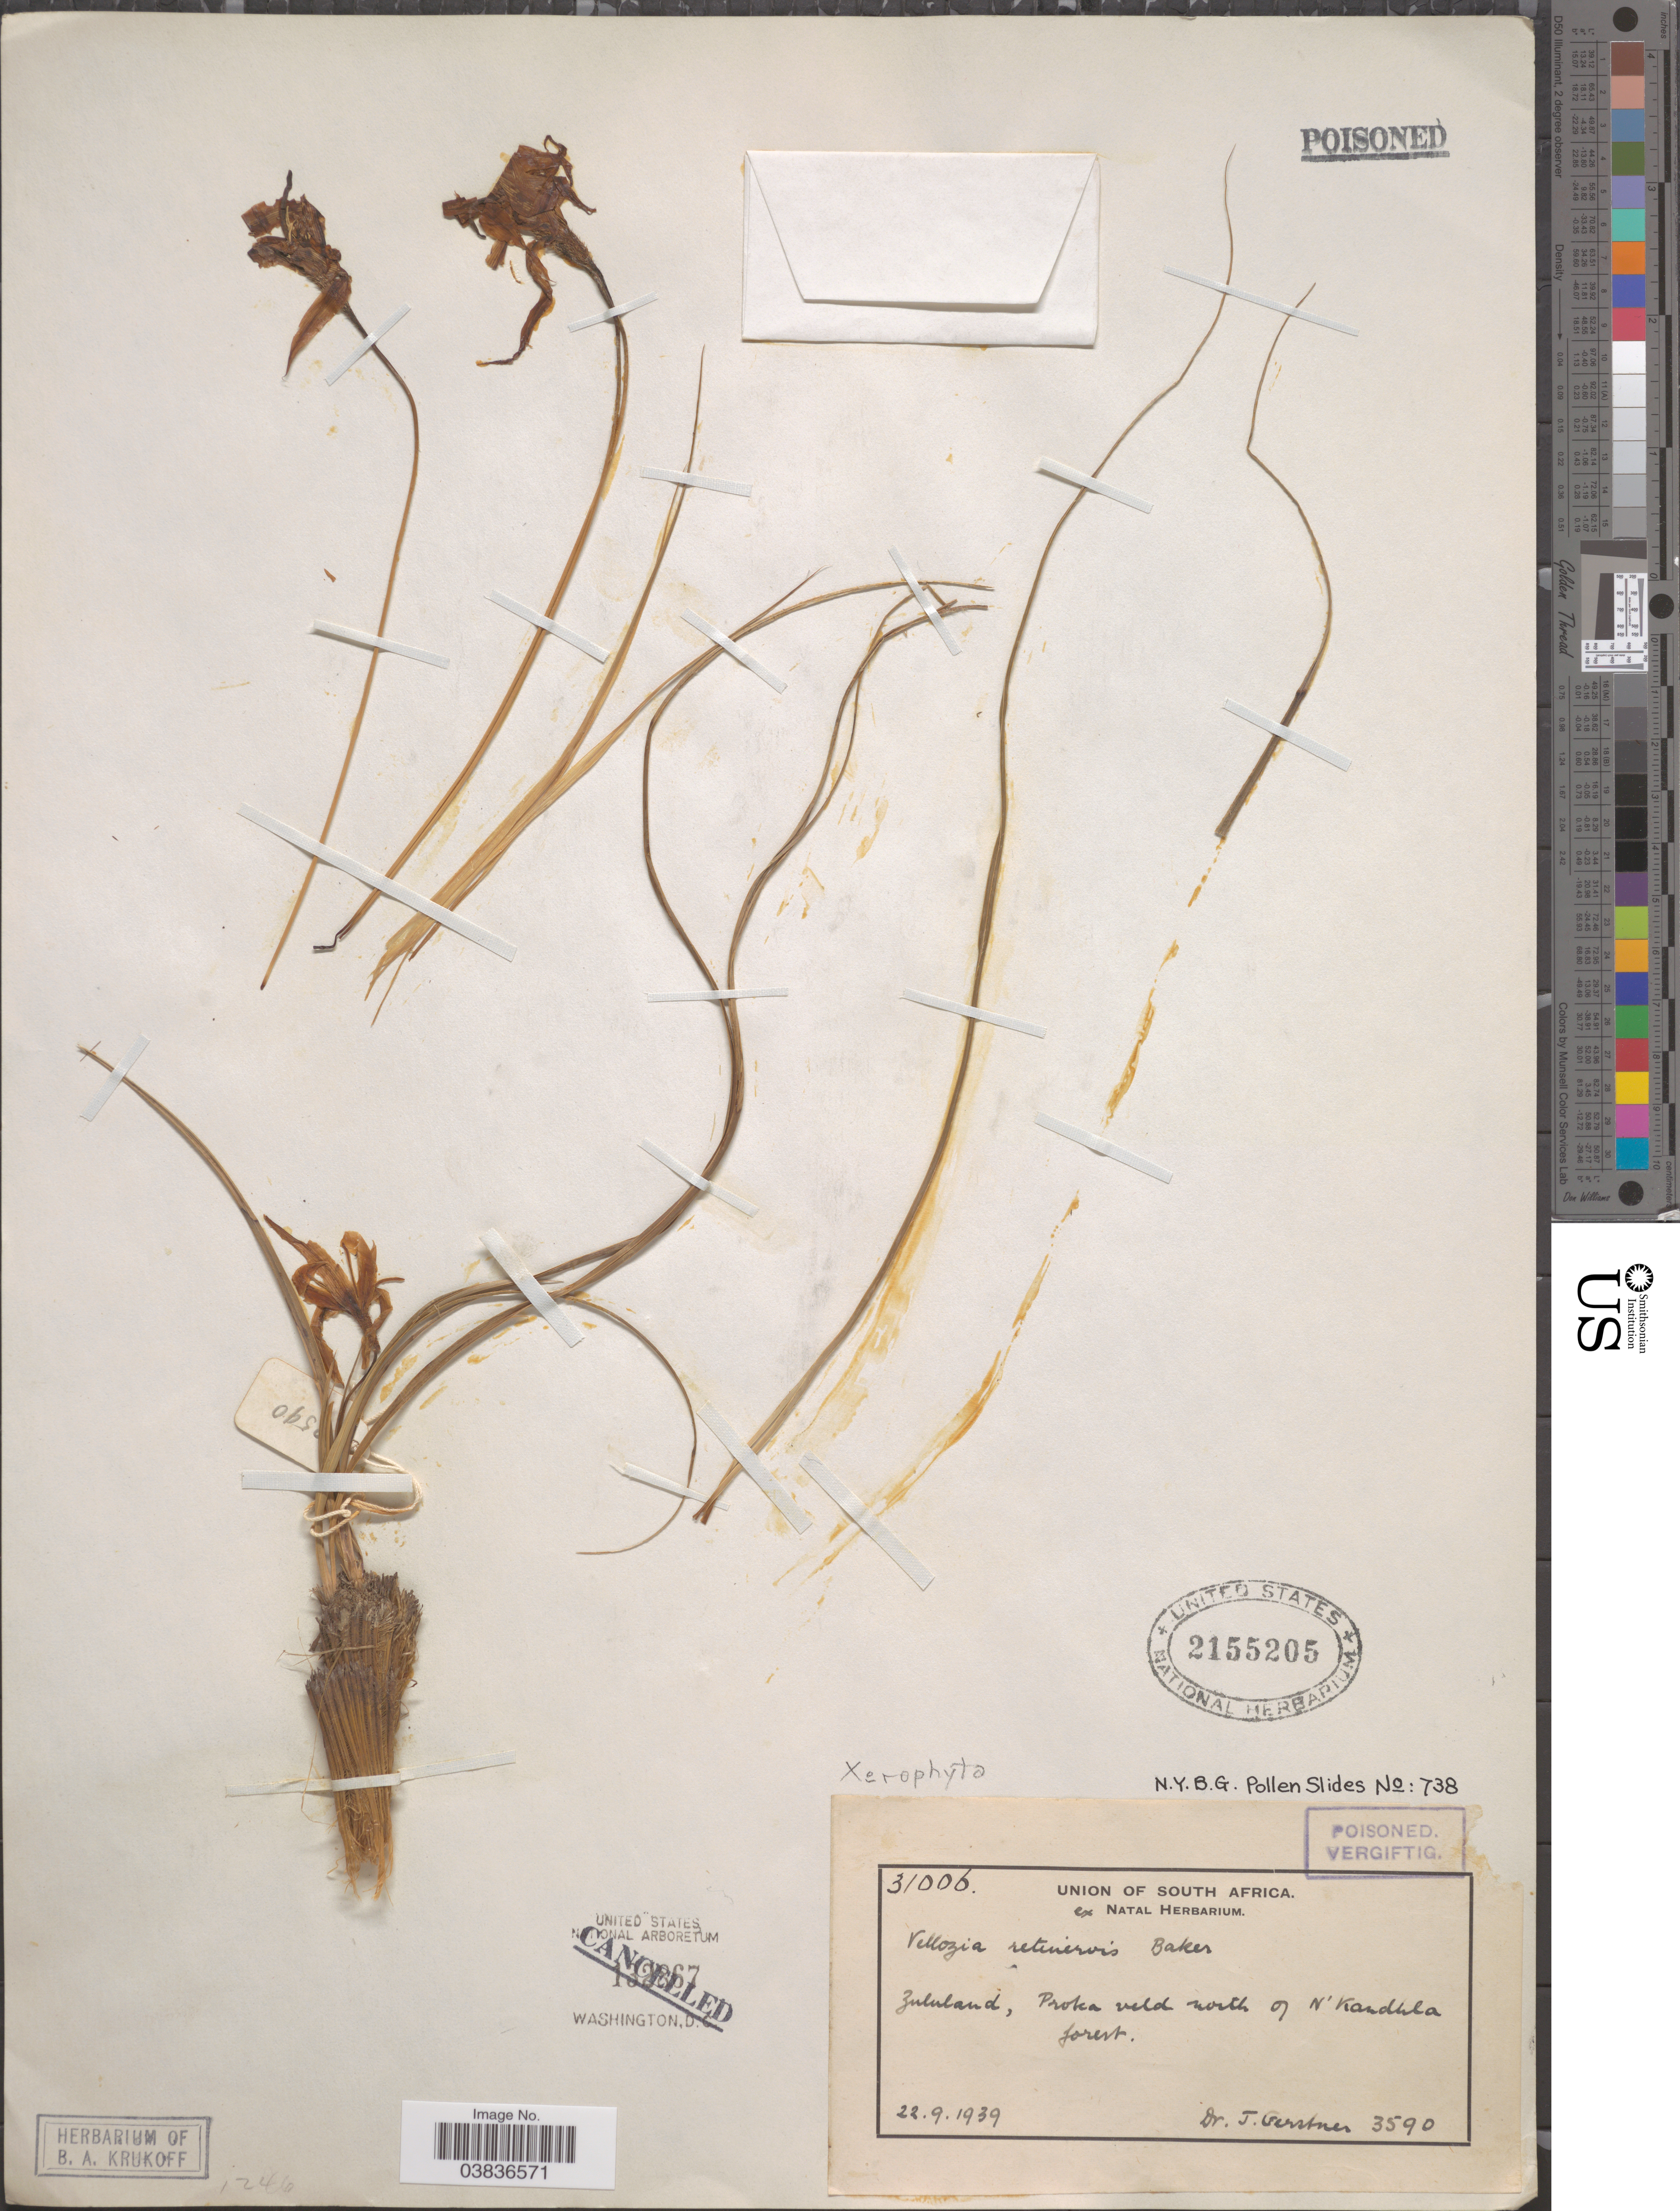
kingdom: Plantae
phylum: Tracheophyta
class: Liliopsida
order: Pandanales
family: Velloziaceae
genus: Xerophyta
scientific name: Xerophyta retinervis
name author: Baker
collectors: J. Gerstner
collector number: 3590?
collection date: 1939-09-22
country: South Africa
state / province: KwaZulu-Natal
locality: Zululand, Protea veld north of N' Kandula forest.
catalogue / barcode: US 2155205